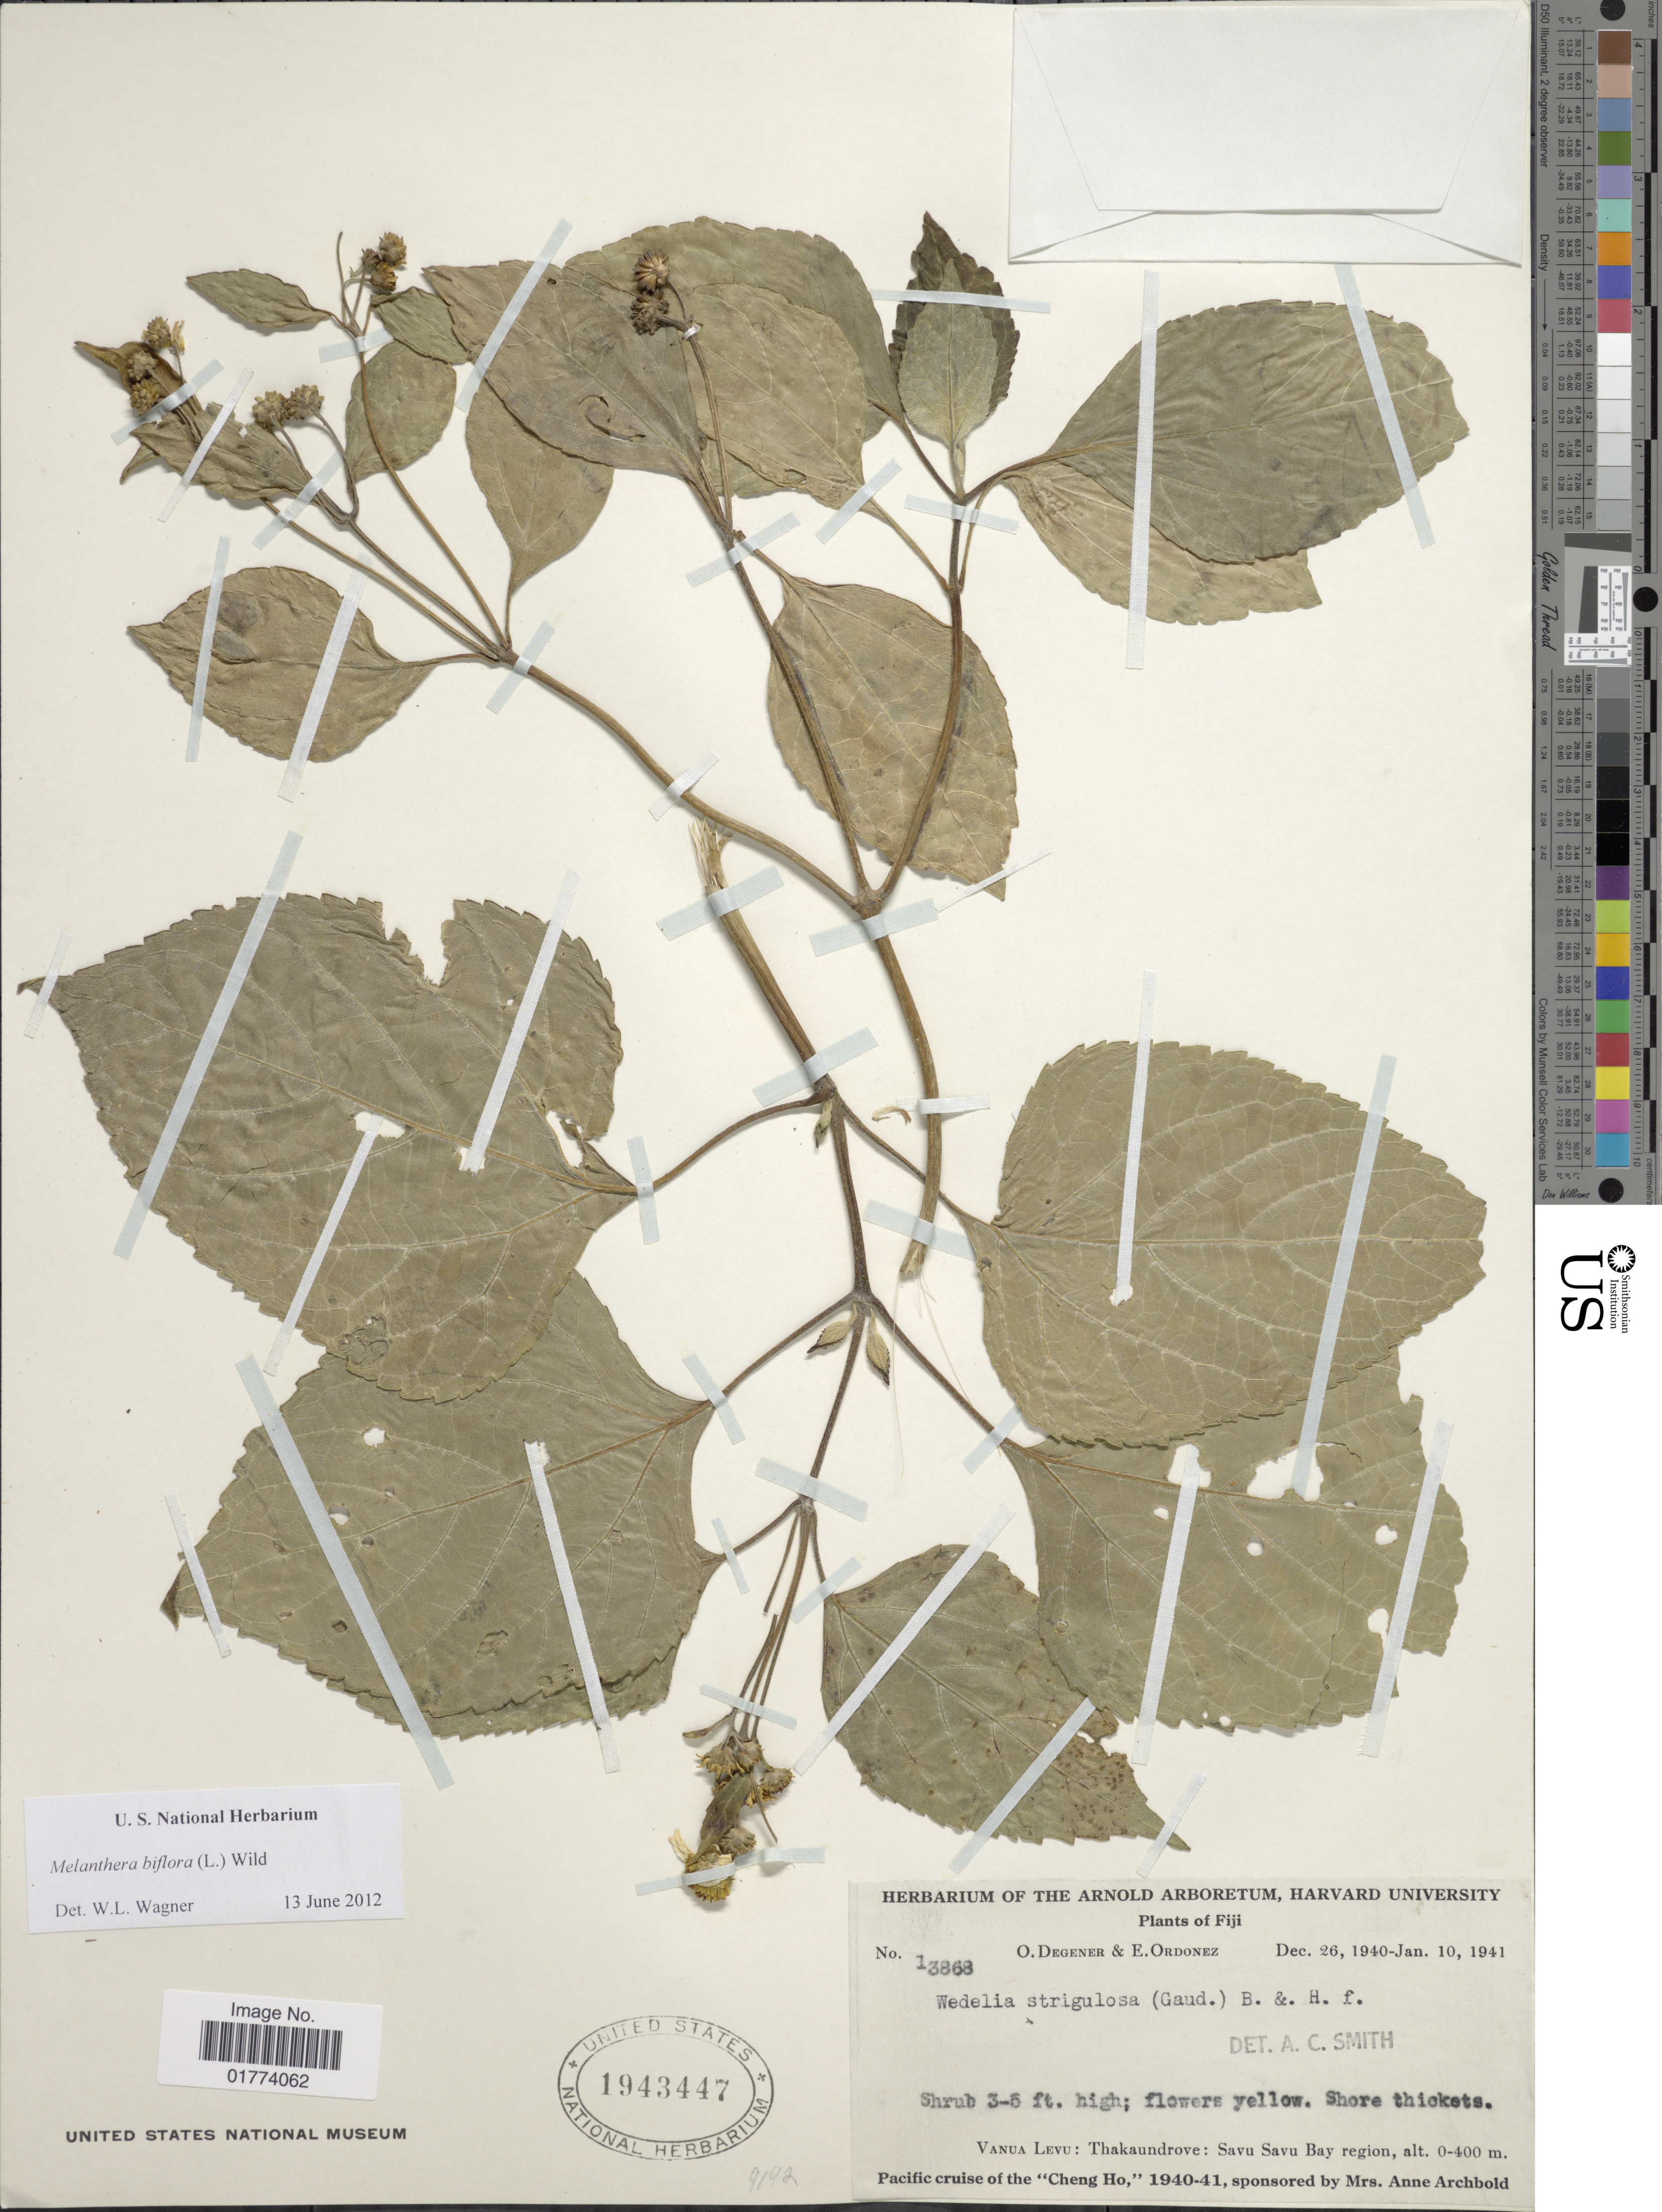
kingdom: Plantae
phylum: Tracheophyta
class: Magnoliopsida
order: Asterales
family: Asteraceae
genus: Wollastonia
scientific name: Wollastonia biflora var. biflora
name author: (L.) DC.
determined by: Wagner, W. L., (BOT), Smithsonian Institution - National Museum of Natural History (UNITED STATES)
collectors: O. Degener & E. Ordonez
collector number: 13868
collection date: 1941-01-10/1941-12-26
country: Fiji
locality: Vanua Levu: Thakaundrove: Savu Savu Bay region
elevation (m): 0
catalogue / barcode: US 1943447